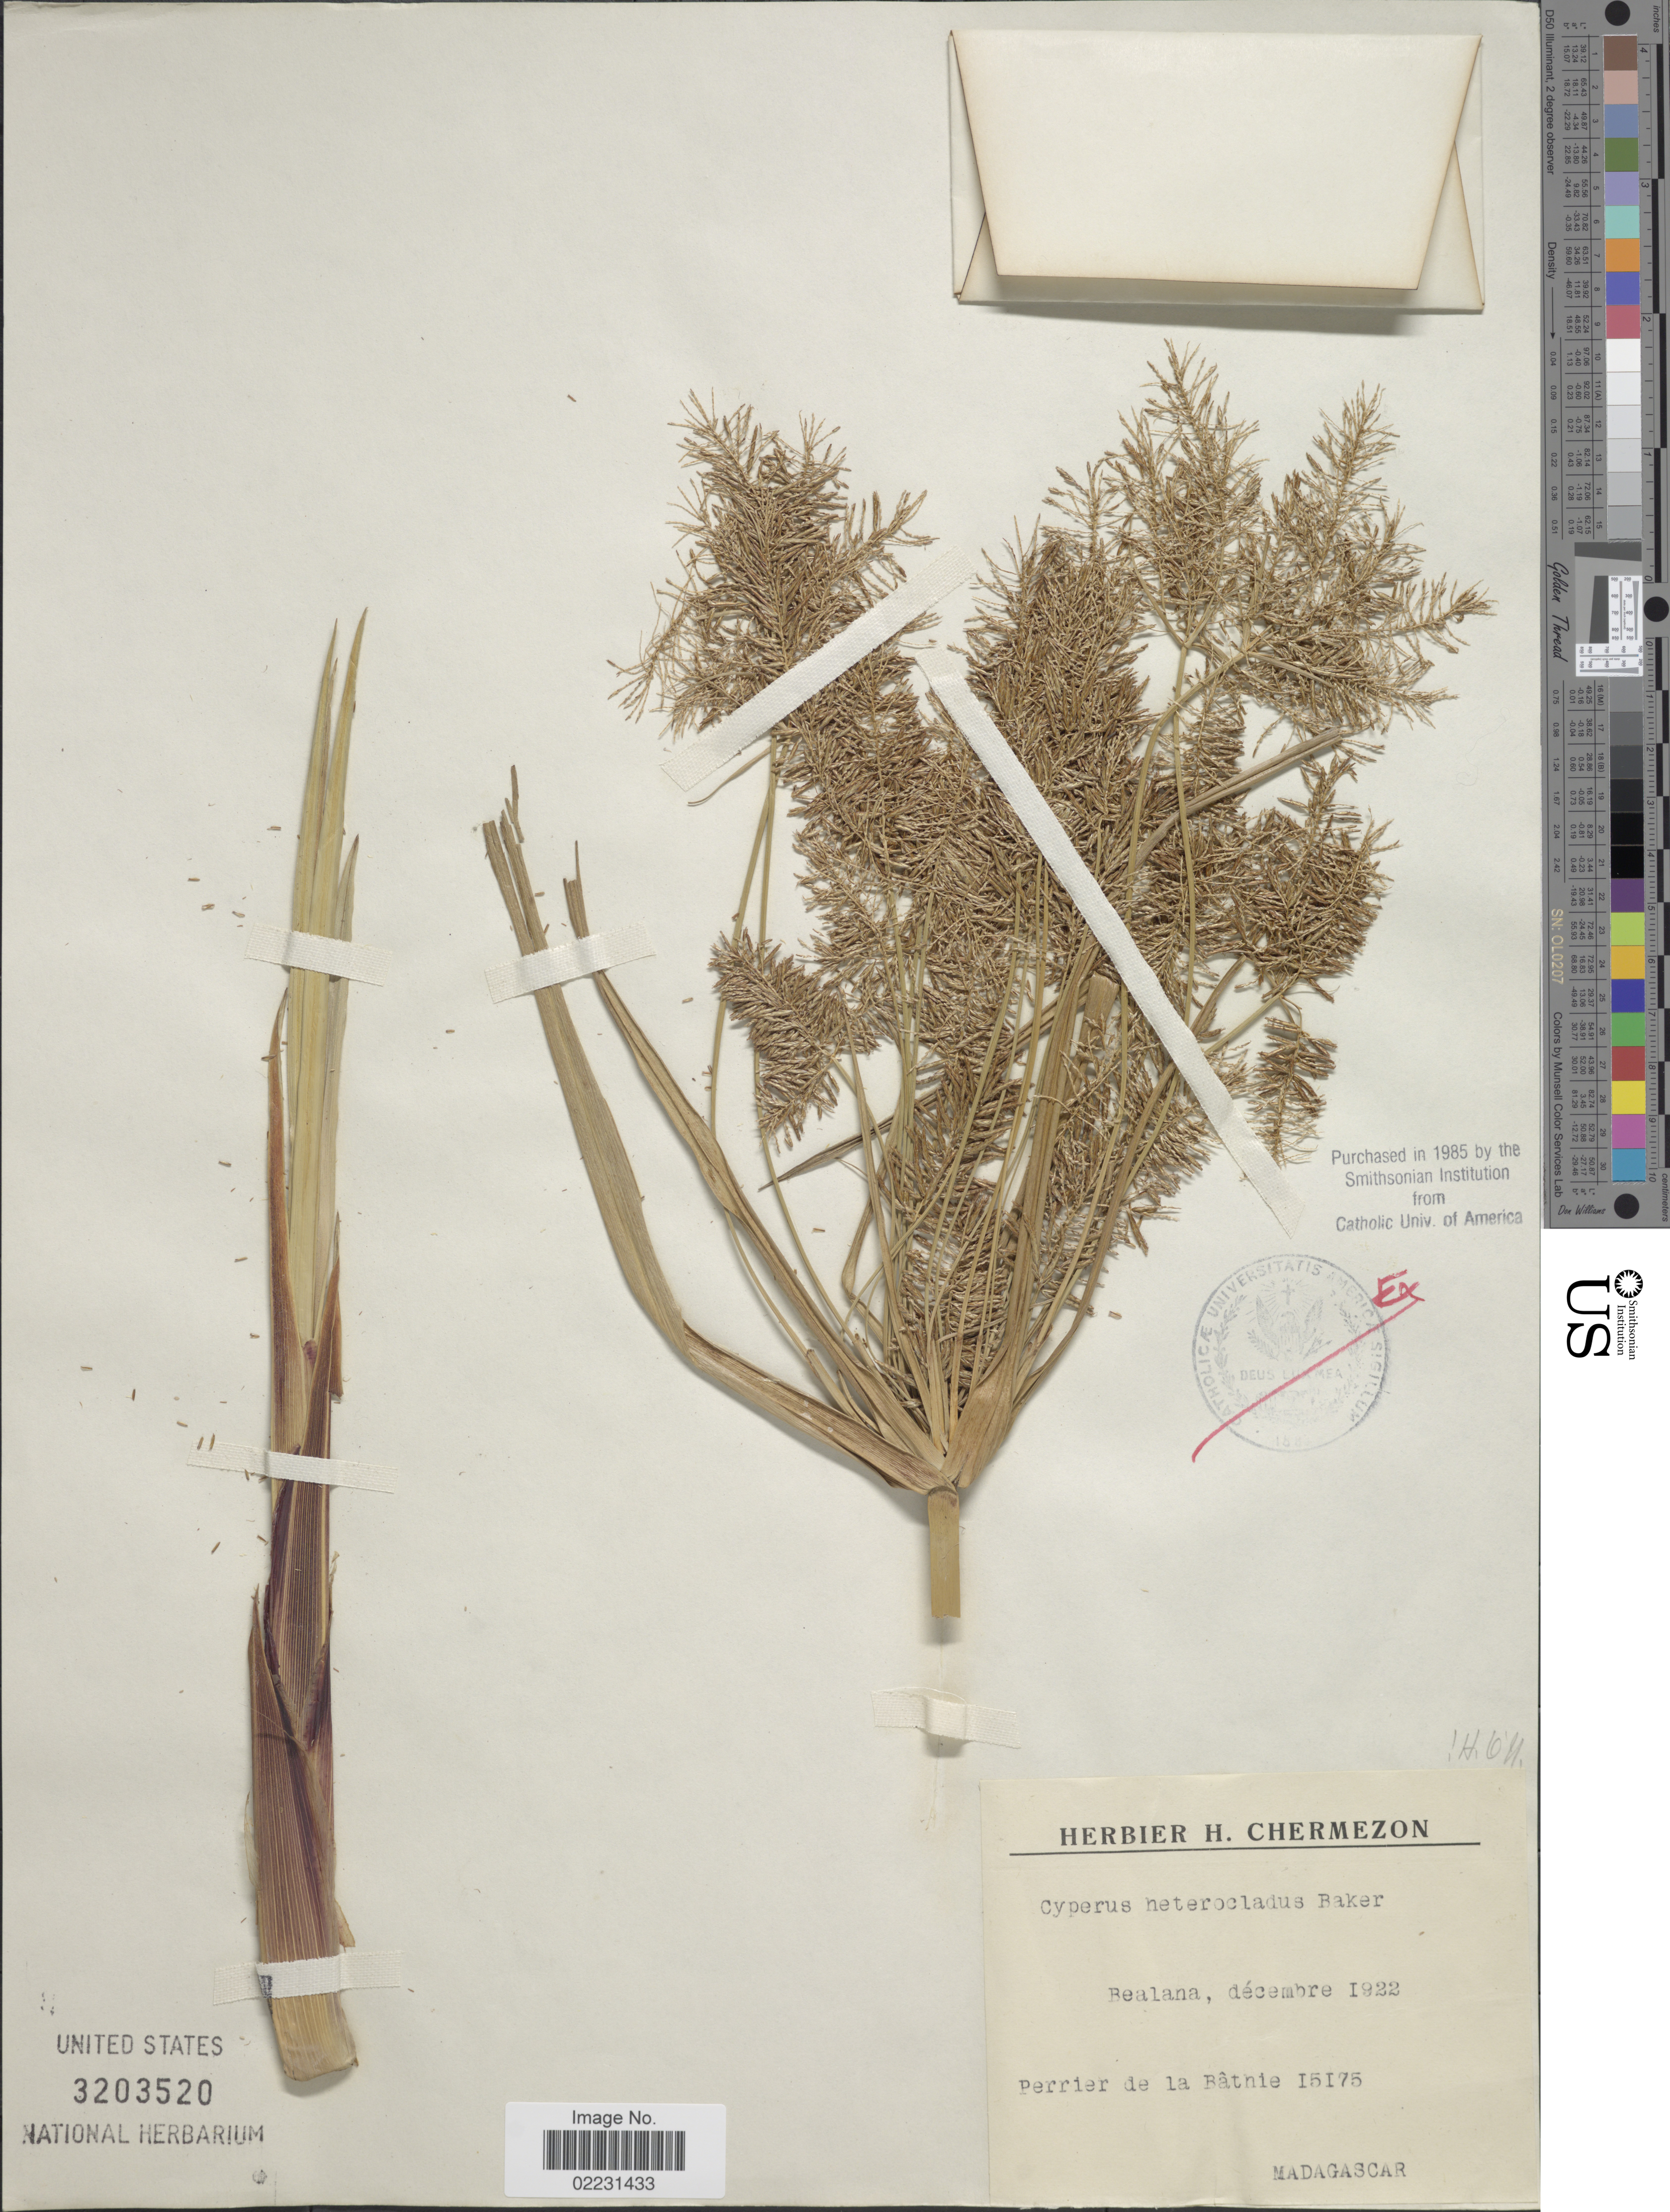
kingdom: Plantae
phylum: Tracheophyta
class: Liliopsida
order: Poales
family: Cyperaceae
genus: Cyperus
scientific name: Cyperus heterocladus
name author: Baker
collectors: Perrier de la Bâthie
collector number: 15175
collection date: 1922-12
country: Madagascar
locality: Bealana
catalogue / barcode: US 3203520